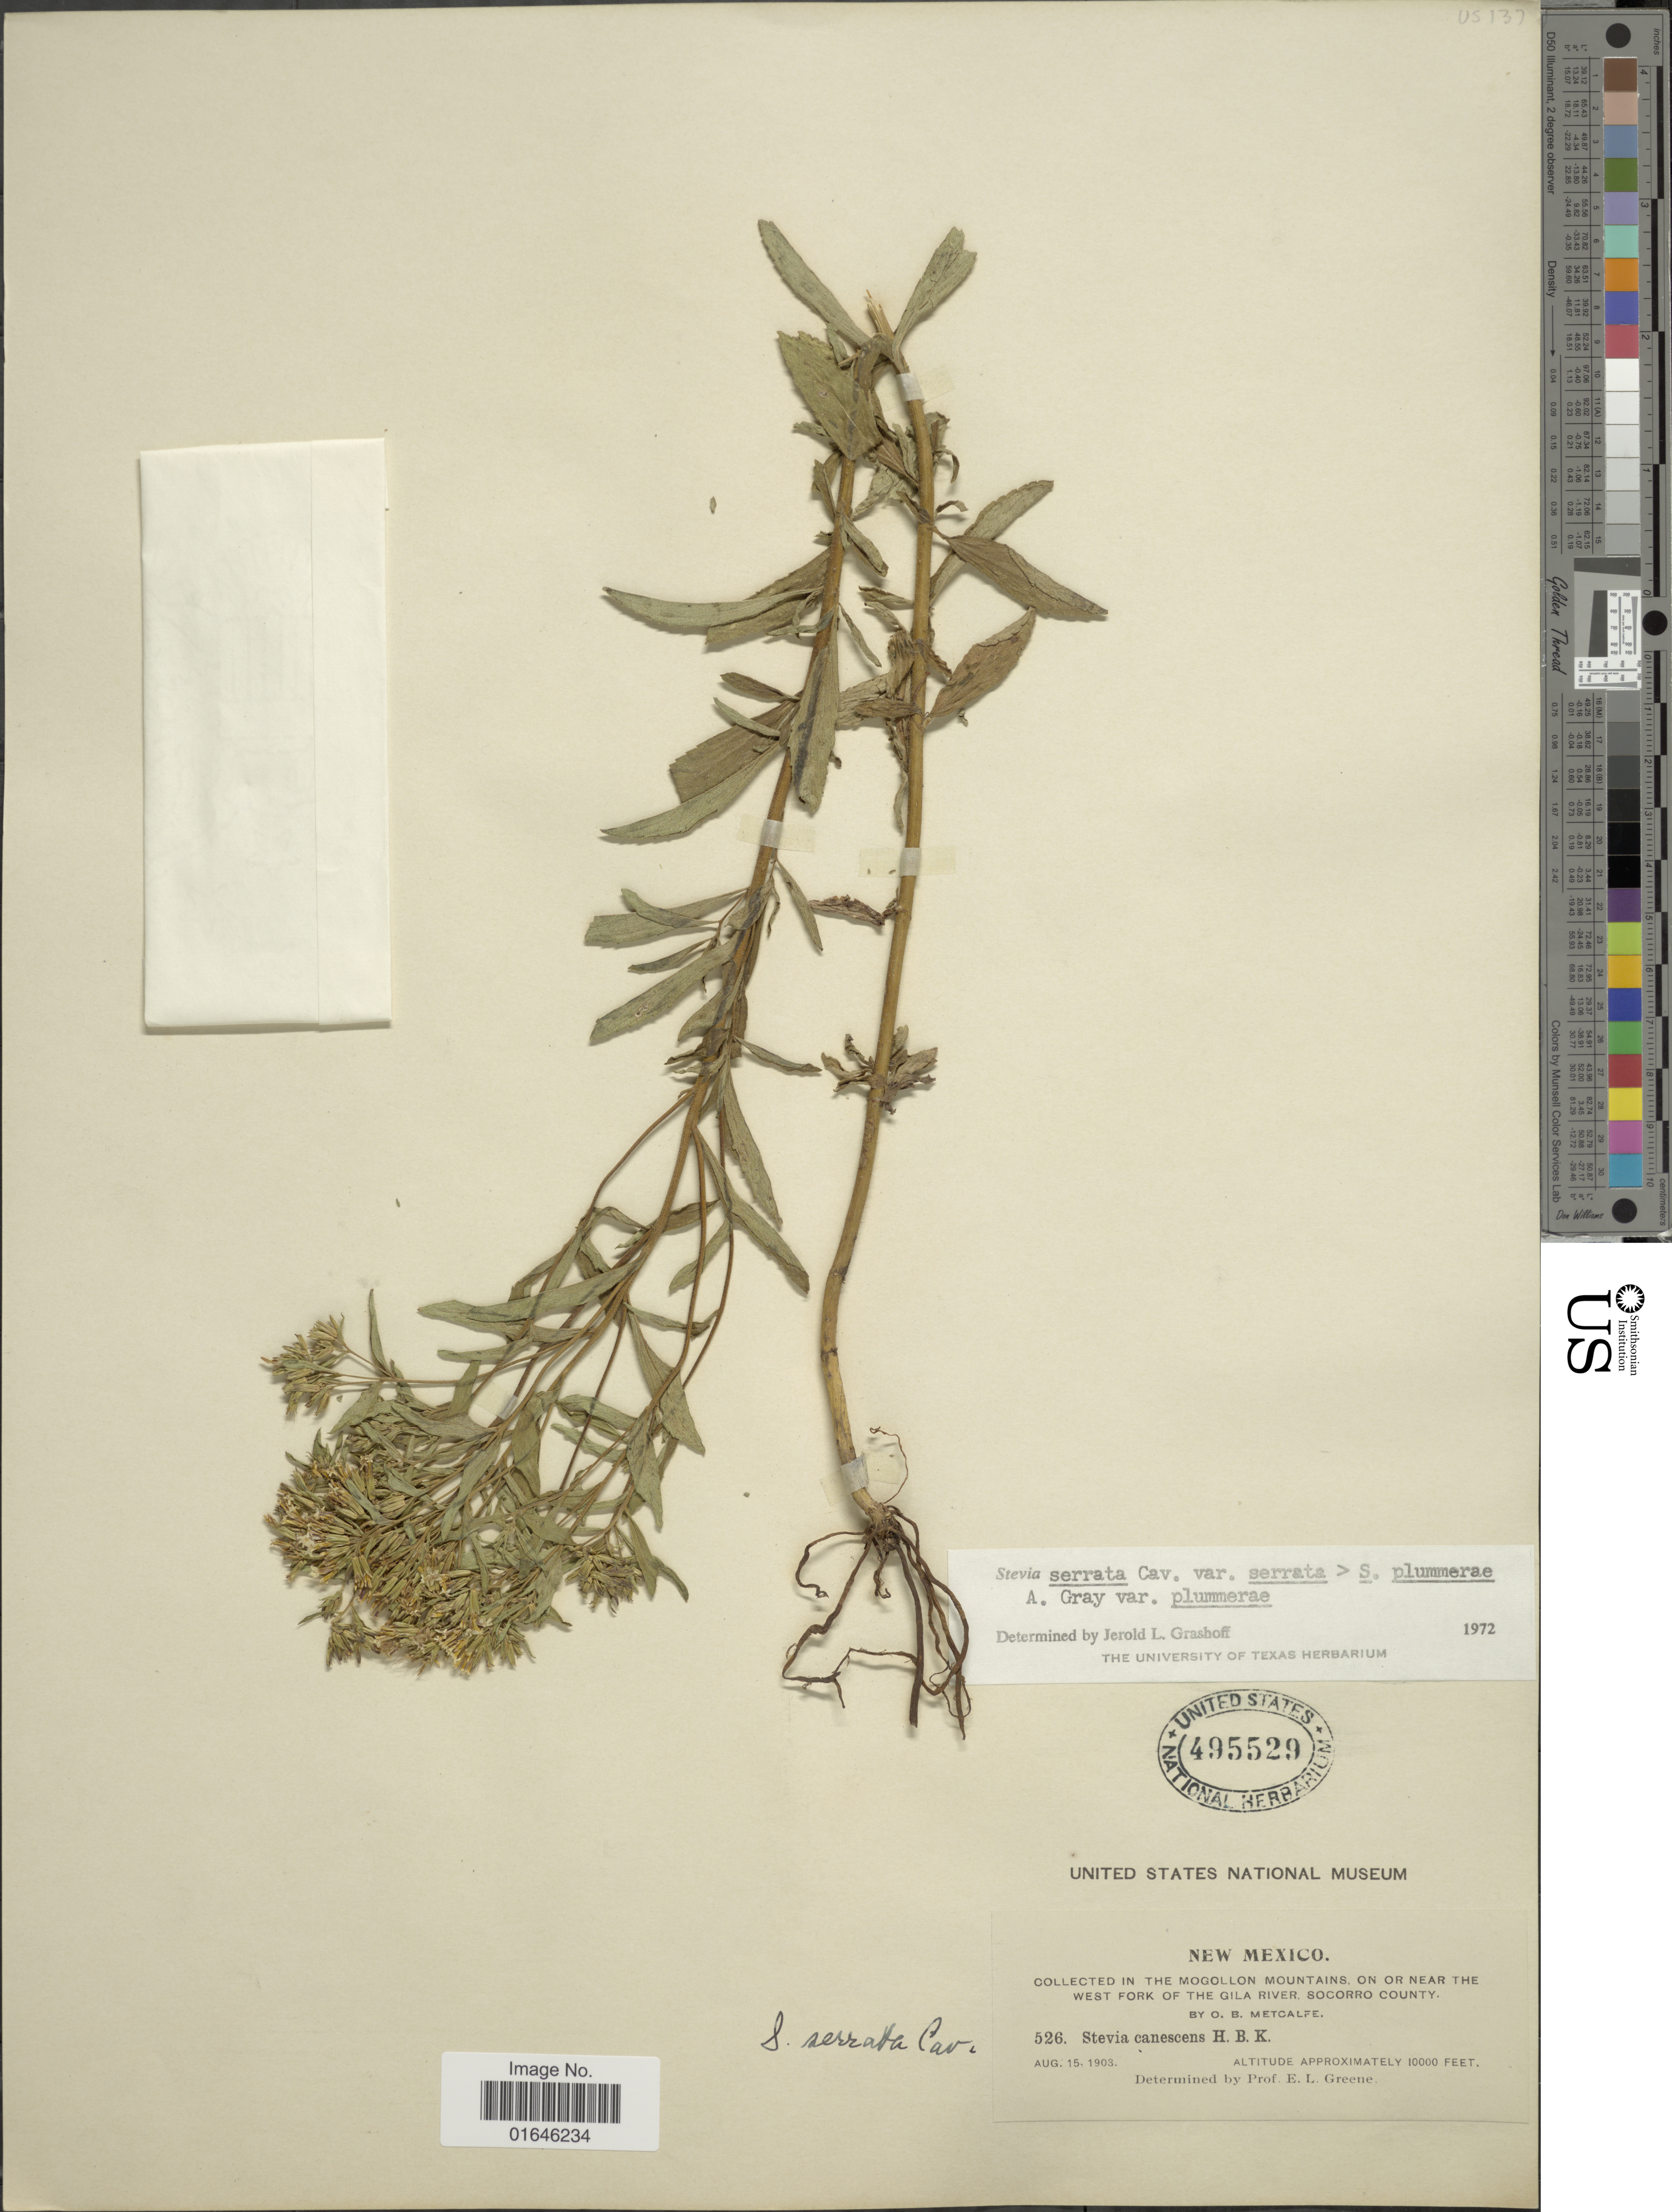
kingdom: Plantae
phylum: Tracheophyta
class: Magnoliopsida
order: Asterales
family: Asteraceae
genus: Stevia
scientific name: Stevia serrata x S. plummerae A. Gray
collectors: O. B. Metcalfe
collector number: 526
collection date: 1903-08-15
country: United States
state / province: New Mexico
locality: In the Mogollon Mountains, on or near the west fork of the Gila River, Socorro County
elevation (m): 3048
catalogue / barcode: US 495529